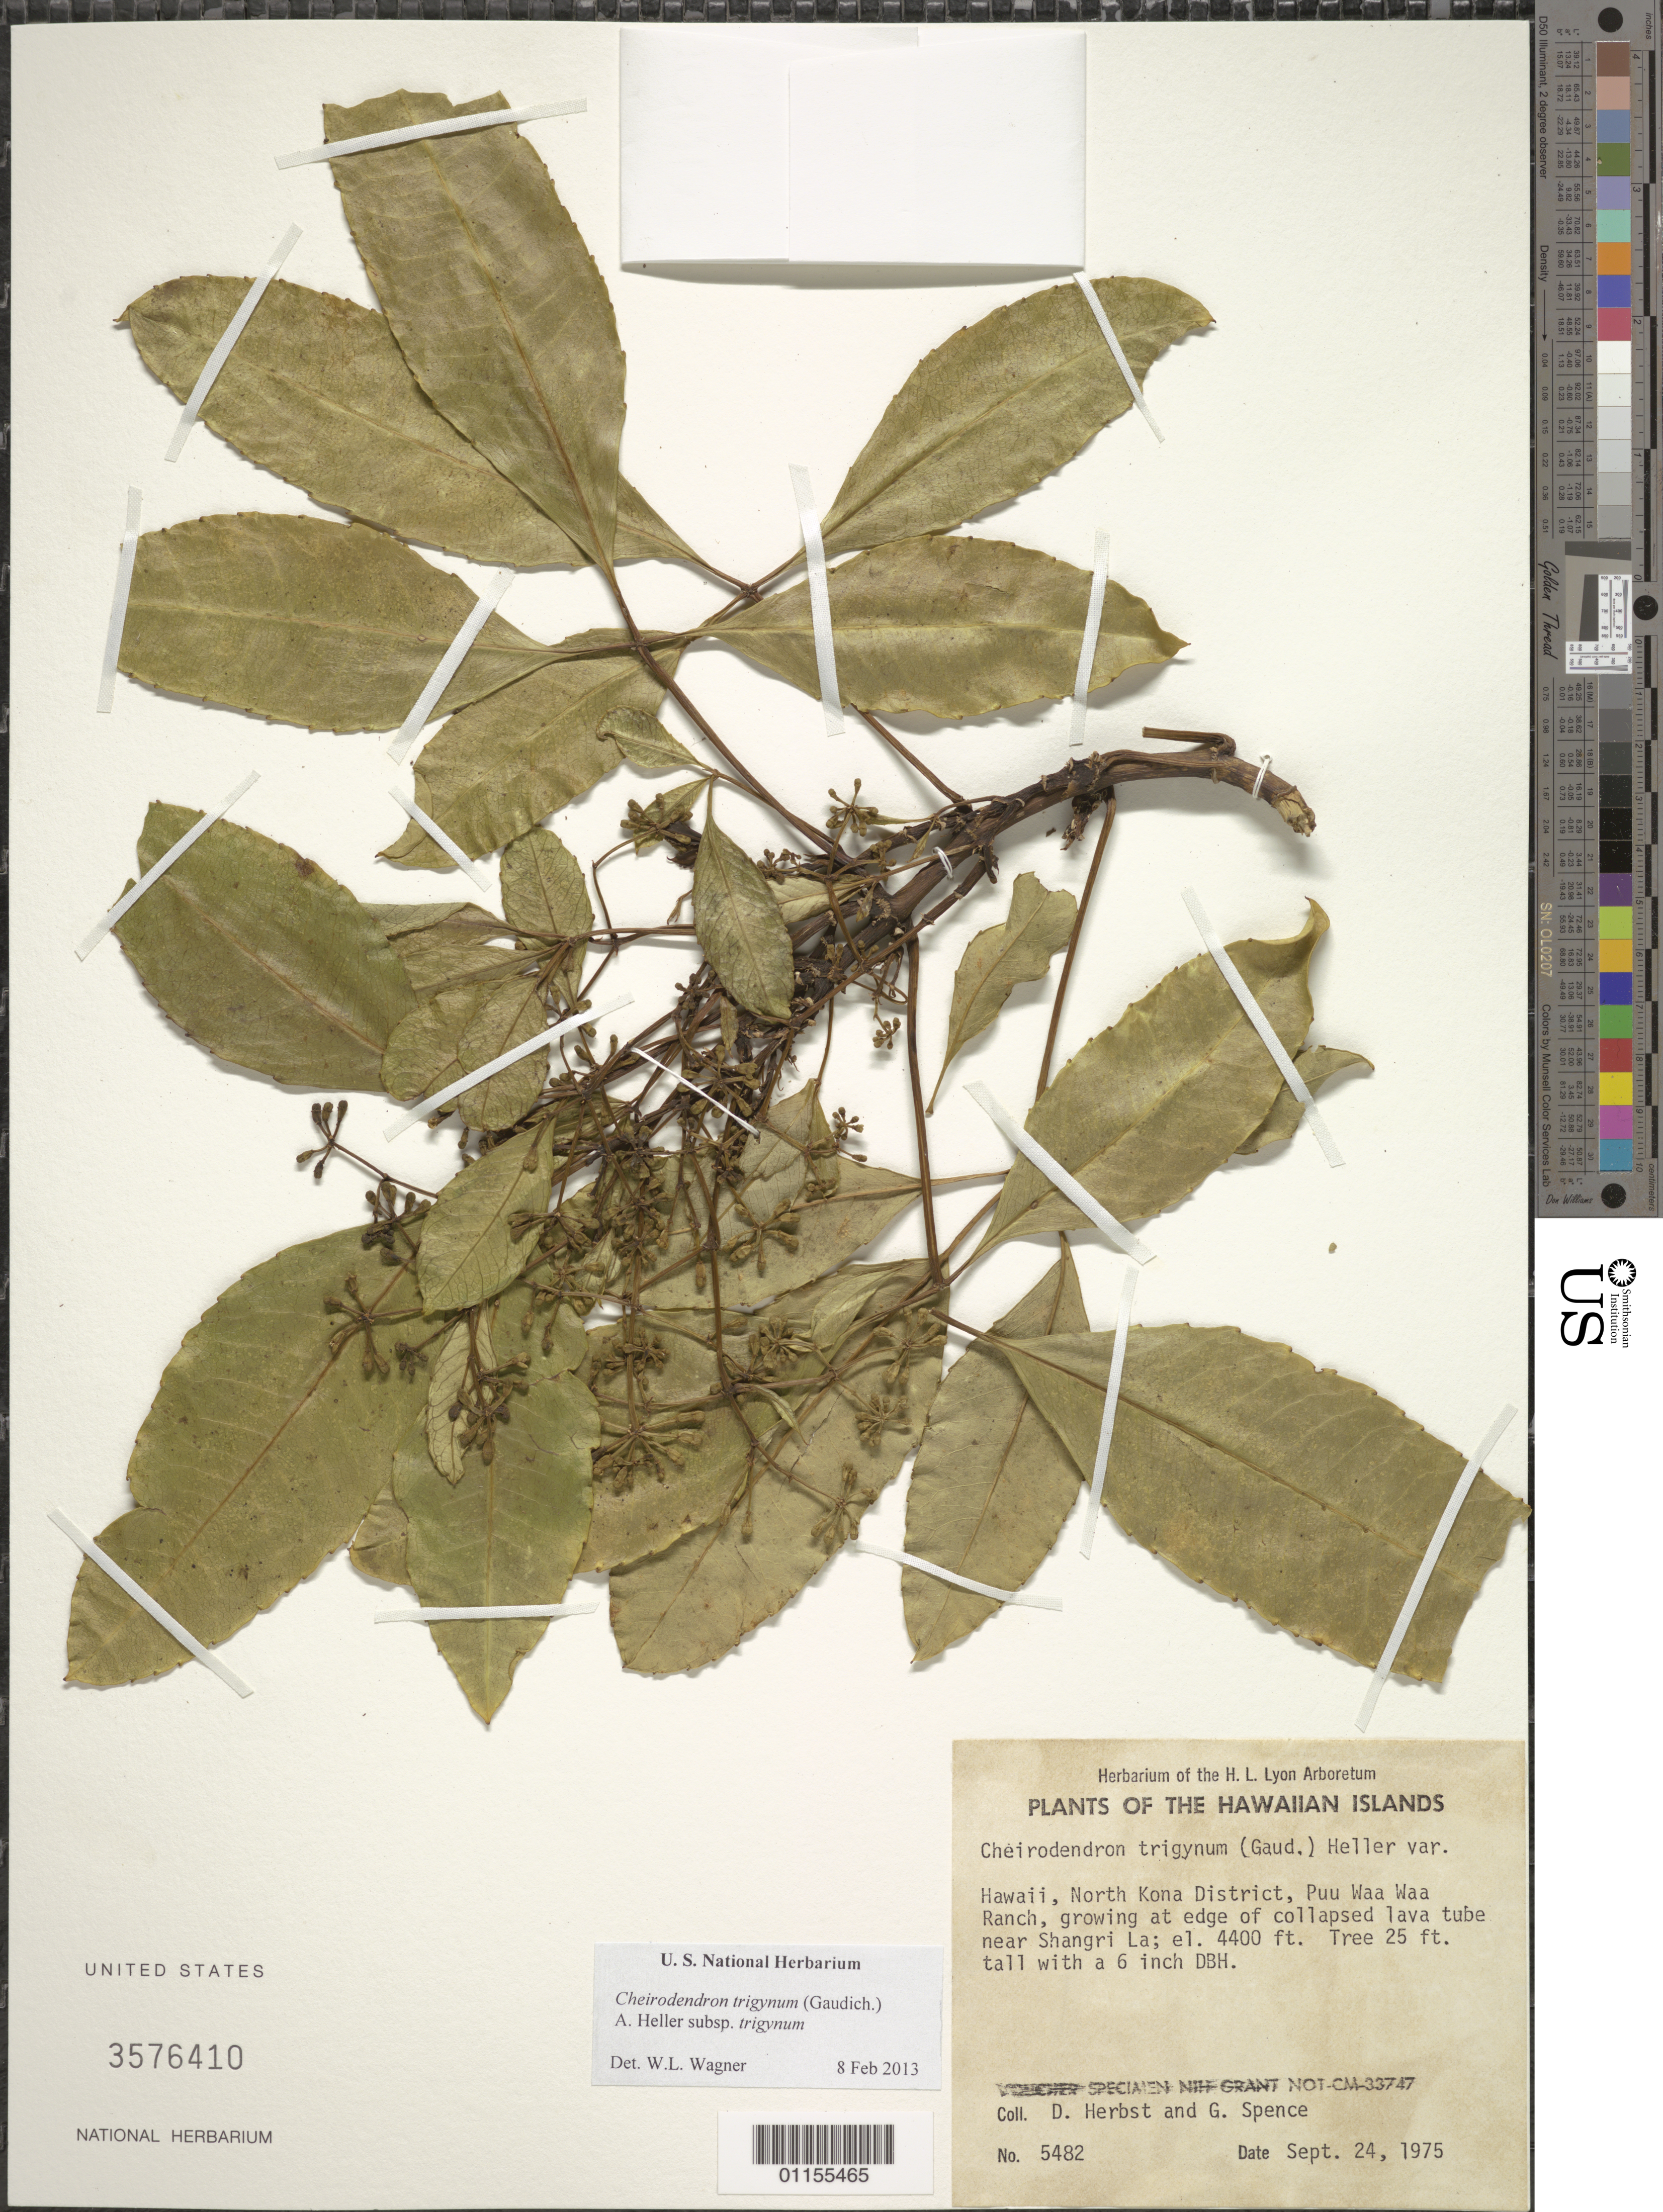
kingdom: Plantae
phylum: Tracheophyta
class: Magnoliopsida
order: Apiales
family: Araliaceae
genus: Cheirodendron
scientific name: Cheirodendron trigynum subsp. trigynum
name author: (Gaudich.) A. Heller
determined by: Wagner, W. L., (BOT), Smithsonian Institution - National Museum of Natural History (UNITED STATES)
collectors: D. R. Herbst & G. Spence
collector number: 5482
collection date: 1975-09-24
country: United States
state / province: Hawaii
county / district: Hawaii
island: Hawaii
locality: North Kona District, Pu'u Waa Waa Ranch, growing at edge of collapsed lava tube near Shangri La.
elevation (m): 1341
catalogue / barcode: US 3576410